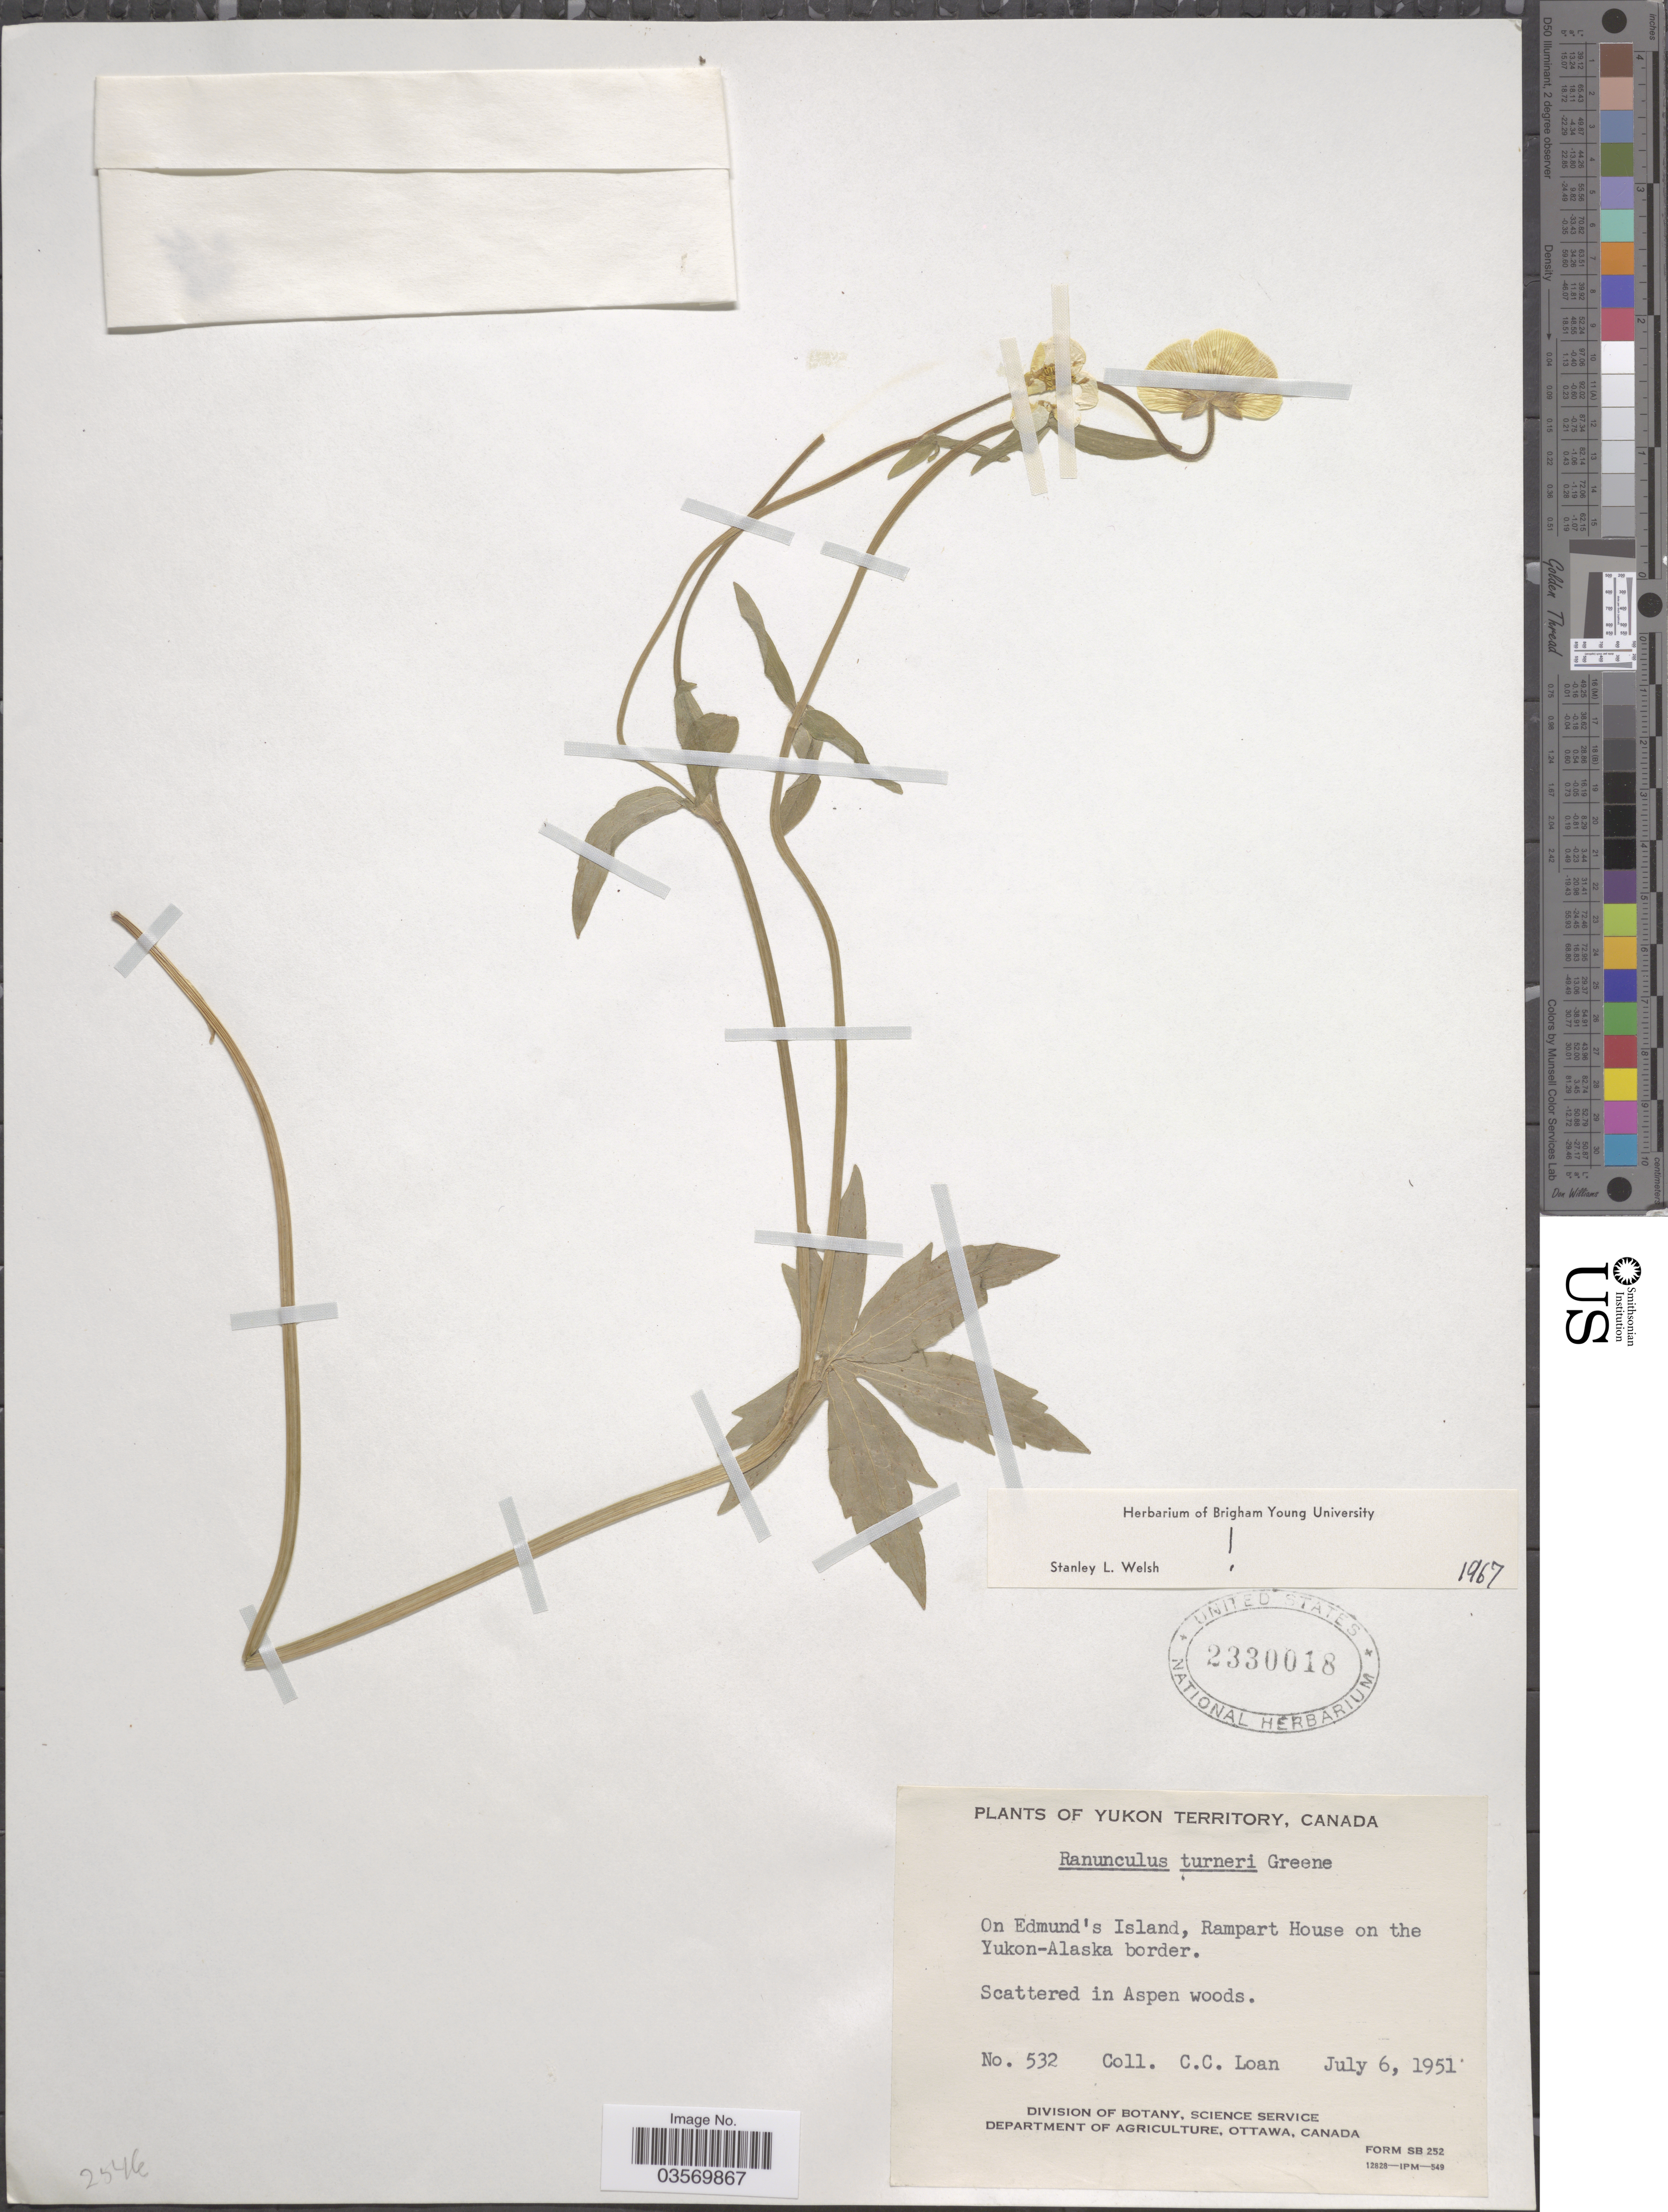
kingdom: Plantae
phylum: Tracheophyta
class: Magnoliopsida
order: Ranunculales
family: Ranunculaceae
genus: Ranunculus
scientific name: Ranunculus turneri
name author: Greene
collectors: C. Loan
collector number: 532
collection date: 1951-07-06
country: Canada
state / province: Yukon Territory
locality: On Edmund's Island, Rampart House on the Yukon-Alaska border.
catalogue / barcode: US 2330018